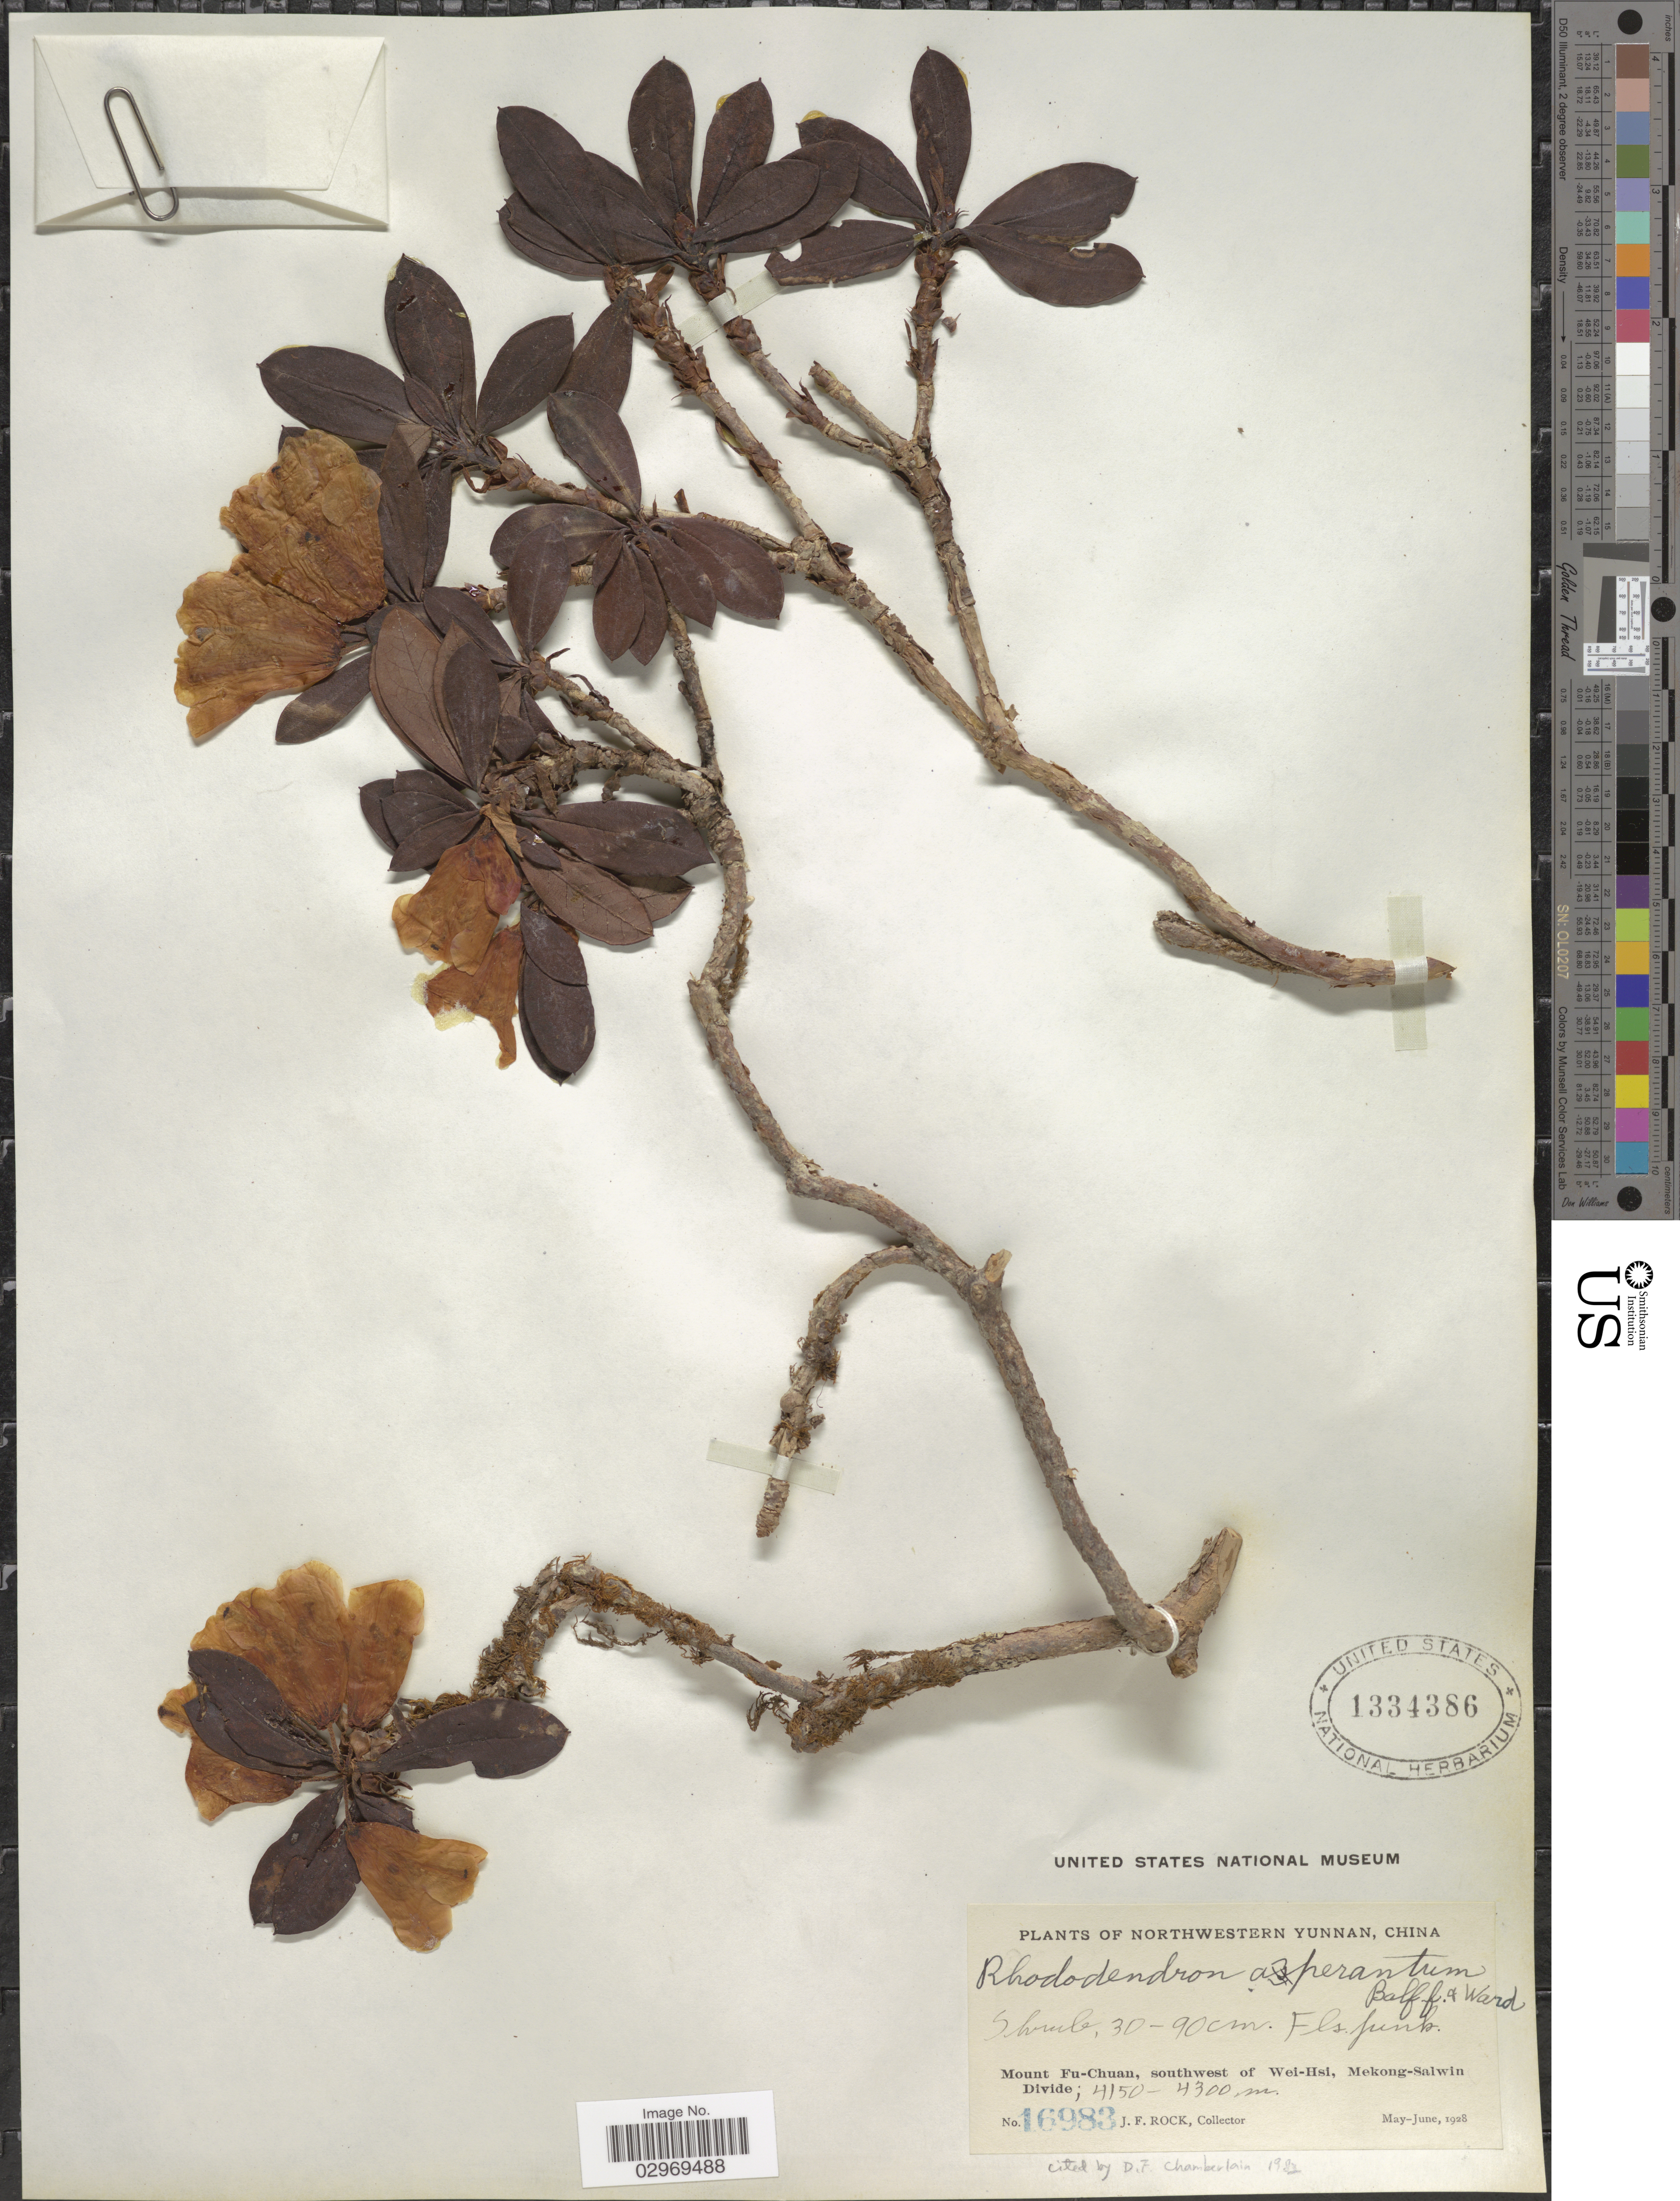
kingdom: Plantae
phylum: Tracheophyta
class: Magnoliopsida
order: Ericales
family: Ericaceae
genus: Rhododendron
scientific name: Rhododendron aperantum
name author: Balf. f. & Ward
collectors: J. Rock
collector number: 16983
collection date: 1928-05/1928-06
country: China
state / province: Yunnan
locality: Northwestern Yunnan, Mount Fu-Chuan, southwest of Wei-Hsi, Mekong-Salwin Divide.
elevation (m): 4150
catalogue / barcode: US 1334386